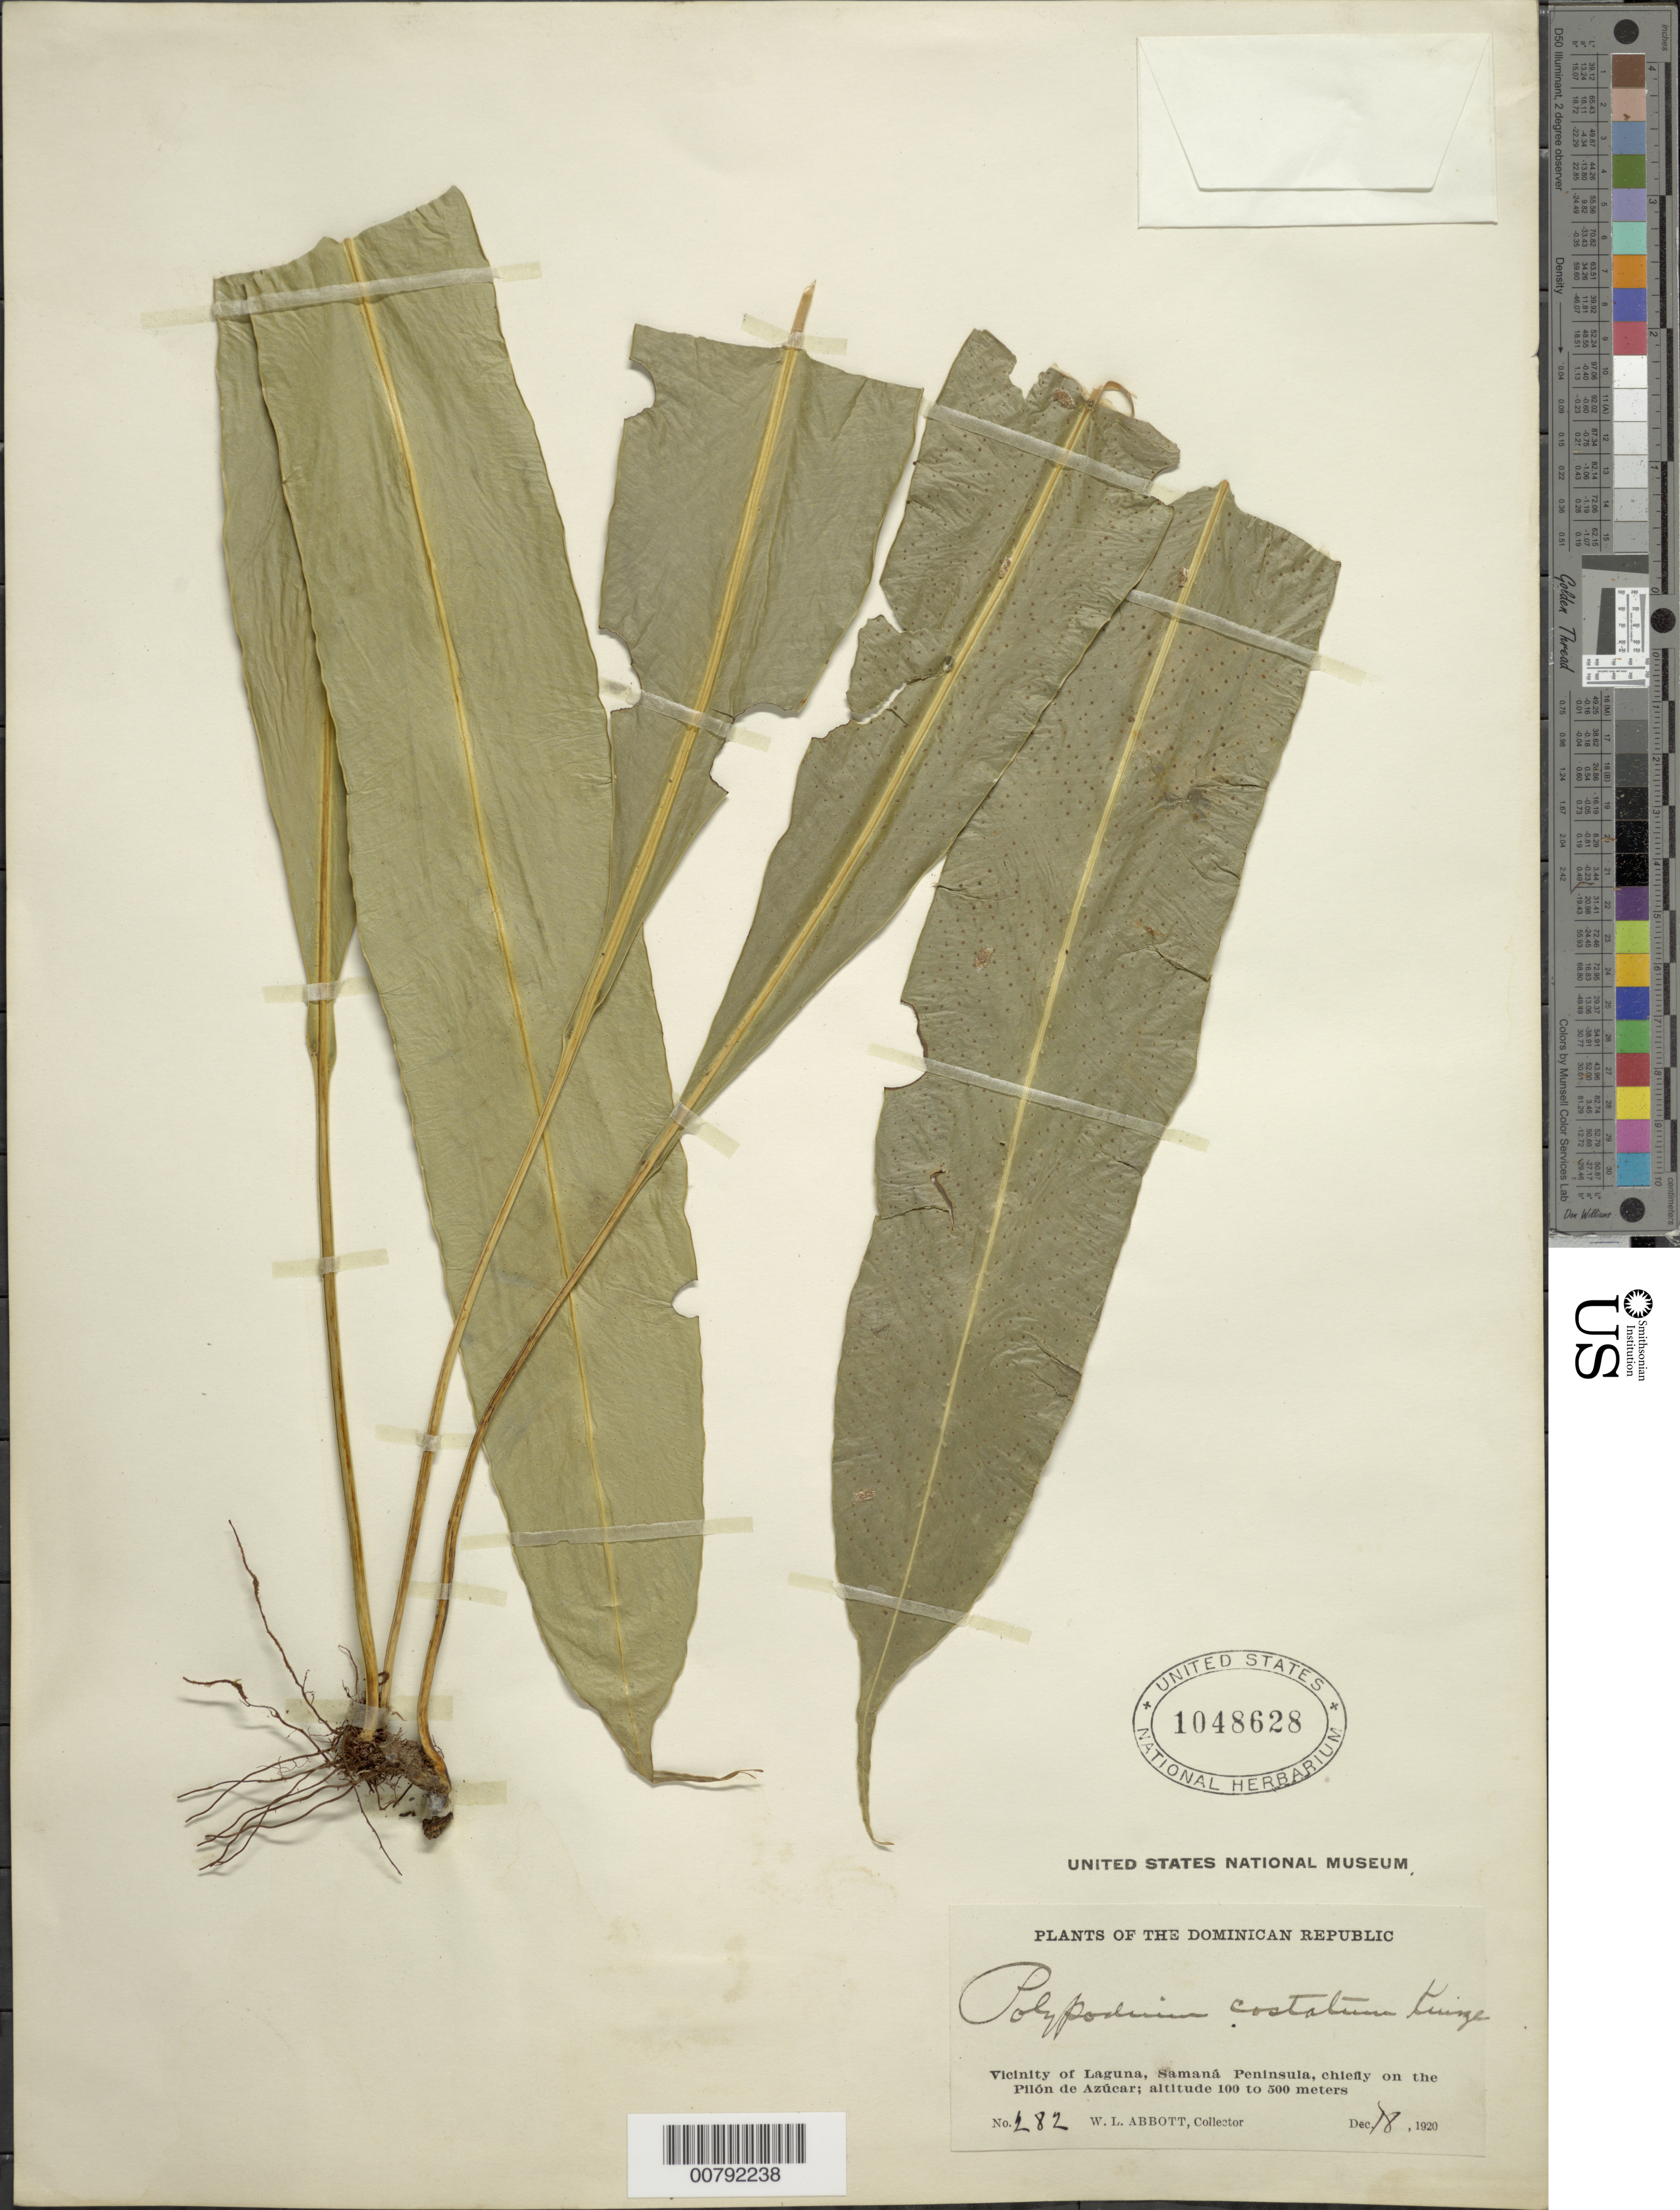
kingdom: Plantae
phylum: Tracheophyta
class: Polypodiopsida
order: Polypodiales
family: Polypodiaceae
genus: Campyloneurum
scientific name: Campyloneurum costatum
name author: (Kunze) C. Presl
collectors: W. L. Abbott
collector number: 282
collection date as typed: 18 Dec 1920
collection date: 1920-12-18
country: Dominican Republic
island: Hispaniola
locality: Laguna, Samaná Peninsula, chiefly on the Pilón de Azúcar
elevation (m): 100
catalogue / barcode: US 1048628